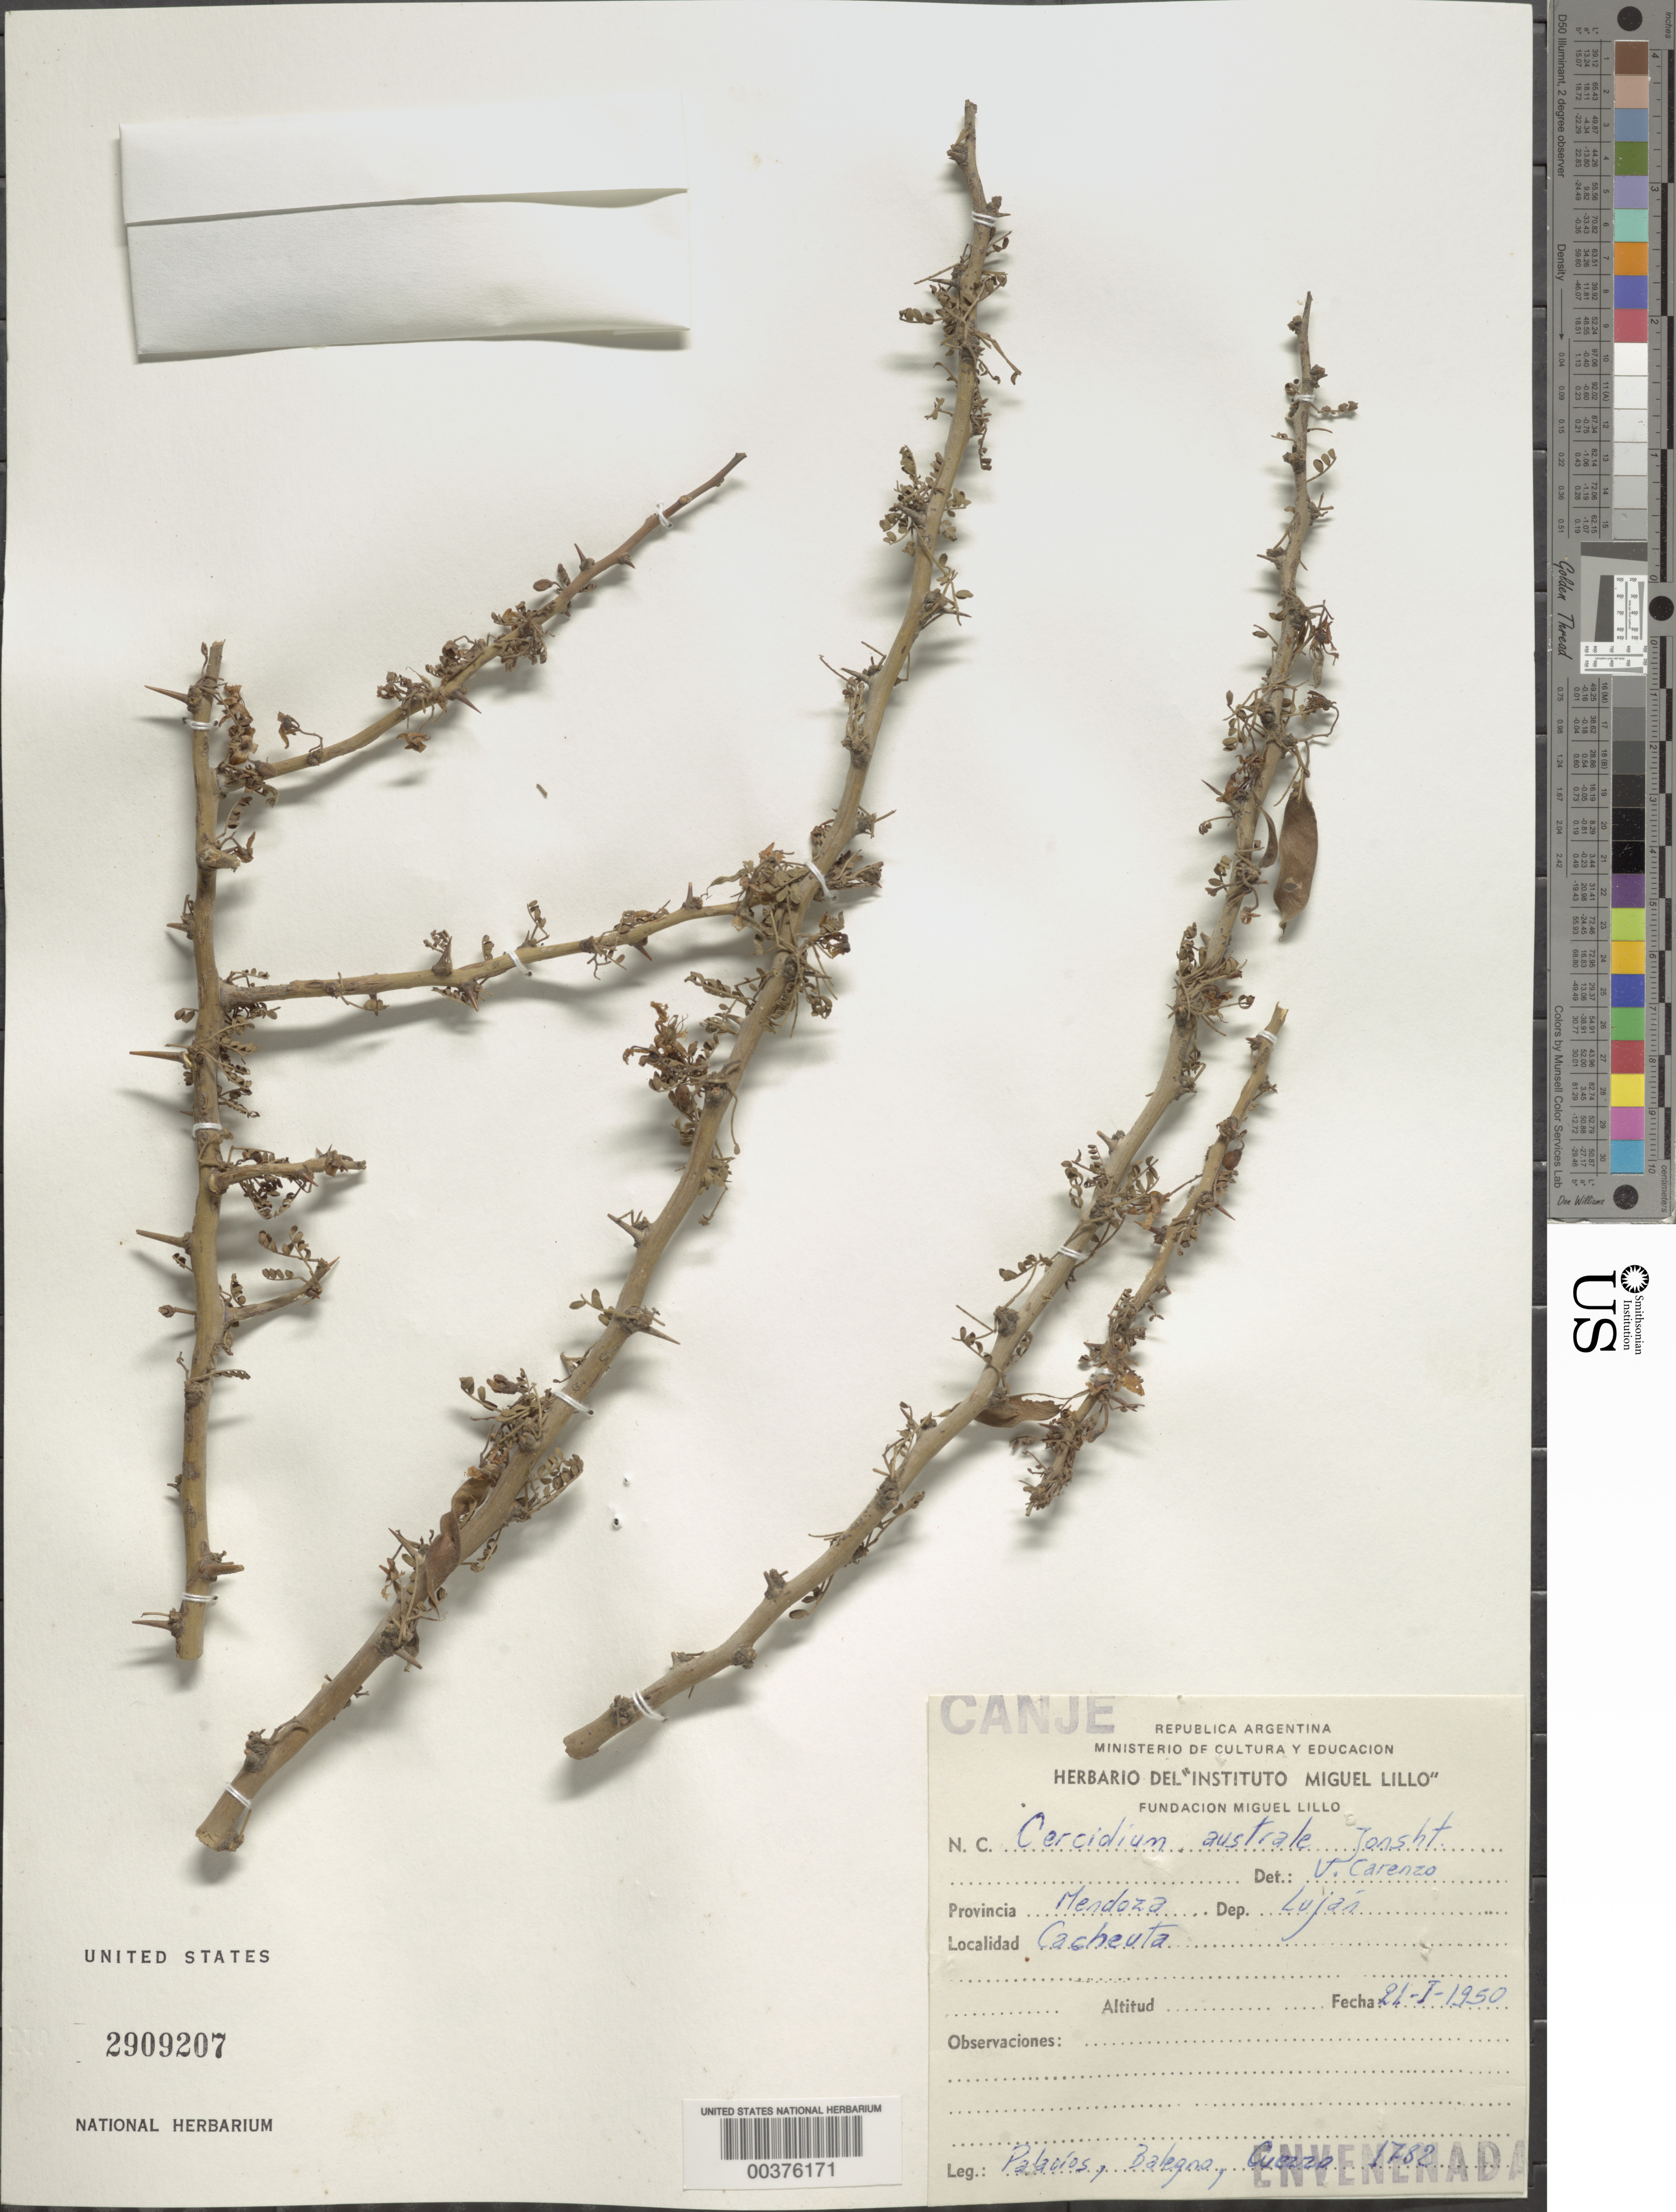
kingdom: Plantae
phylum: Tracheophyta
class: Magnoliopsida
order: Fabales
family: Fabaceae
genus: Parkinsonia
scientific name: Parkinsonia glauca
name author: (Cav.) Varjão & Mansano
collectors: M. Palacios, B. Balegno & A. Cuezzo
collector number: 1782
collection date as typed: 21 Jan 1950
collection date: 1950-01-21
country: Argentina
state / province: Mendoza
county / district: Luján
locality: Cacheuta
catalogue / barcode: US 2909207